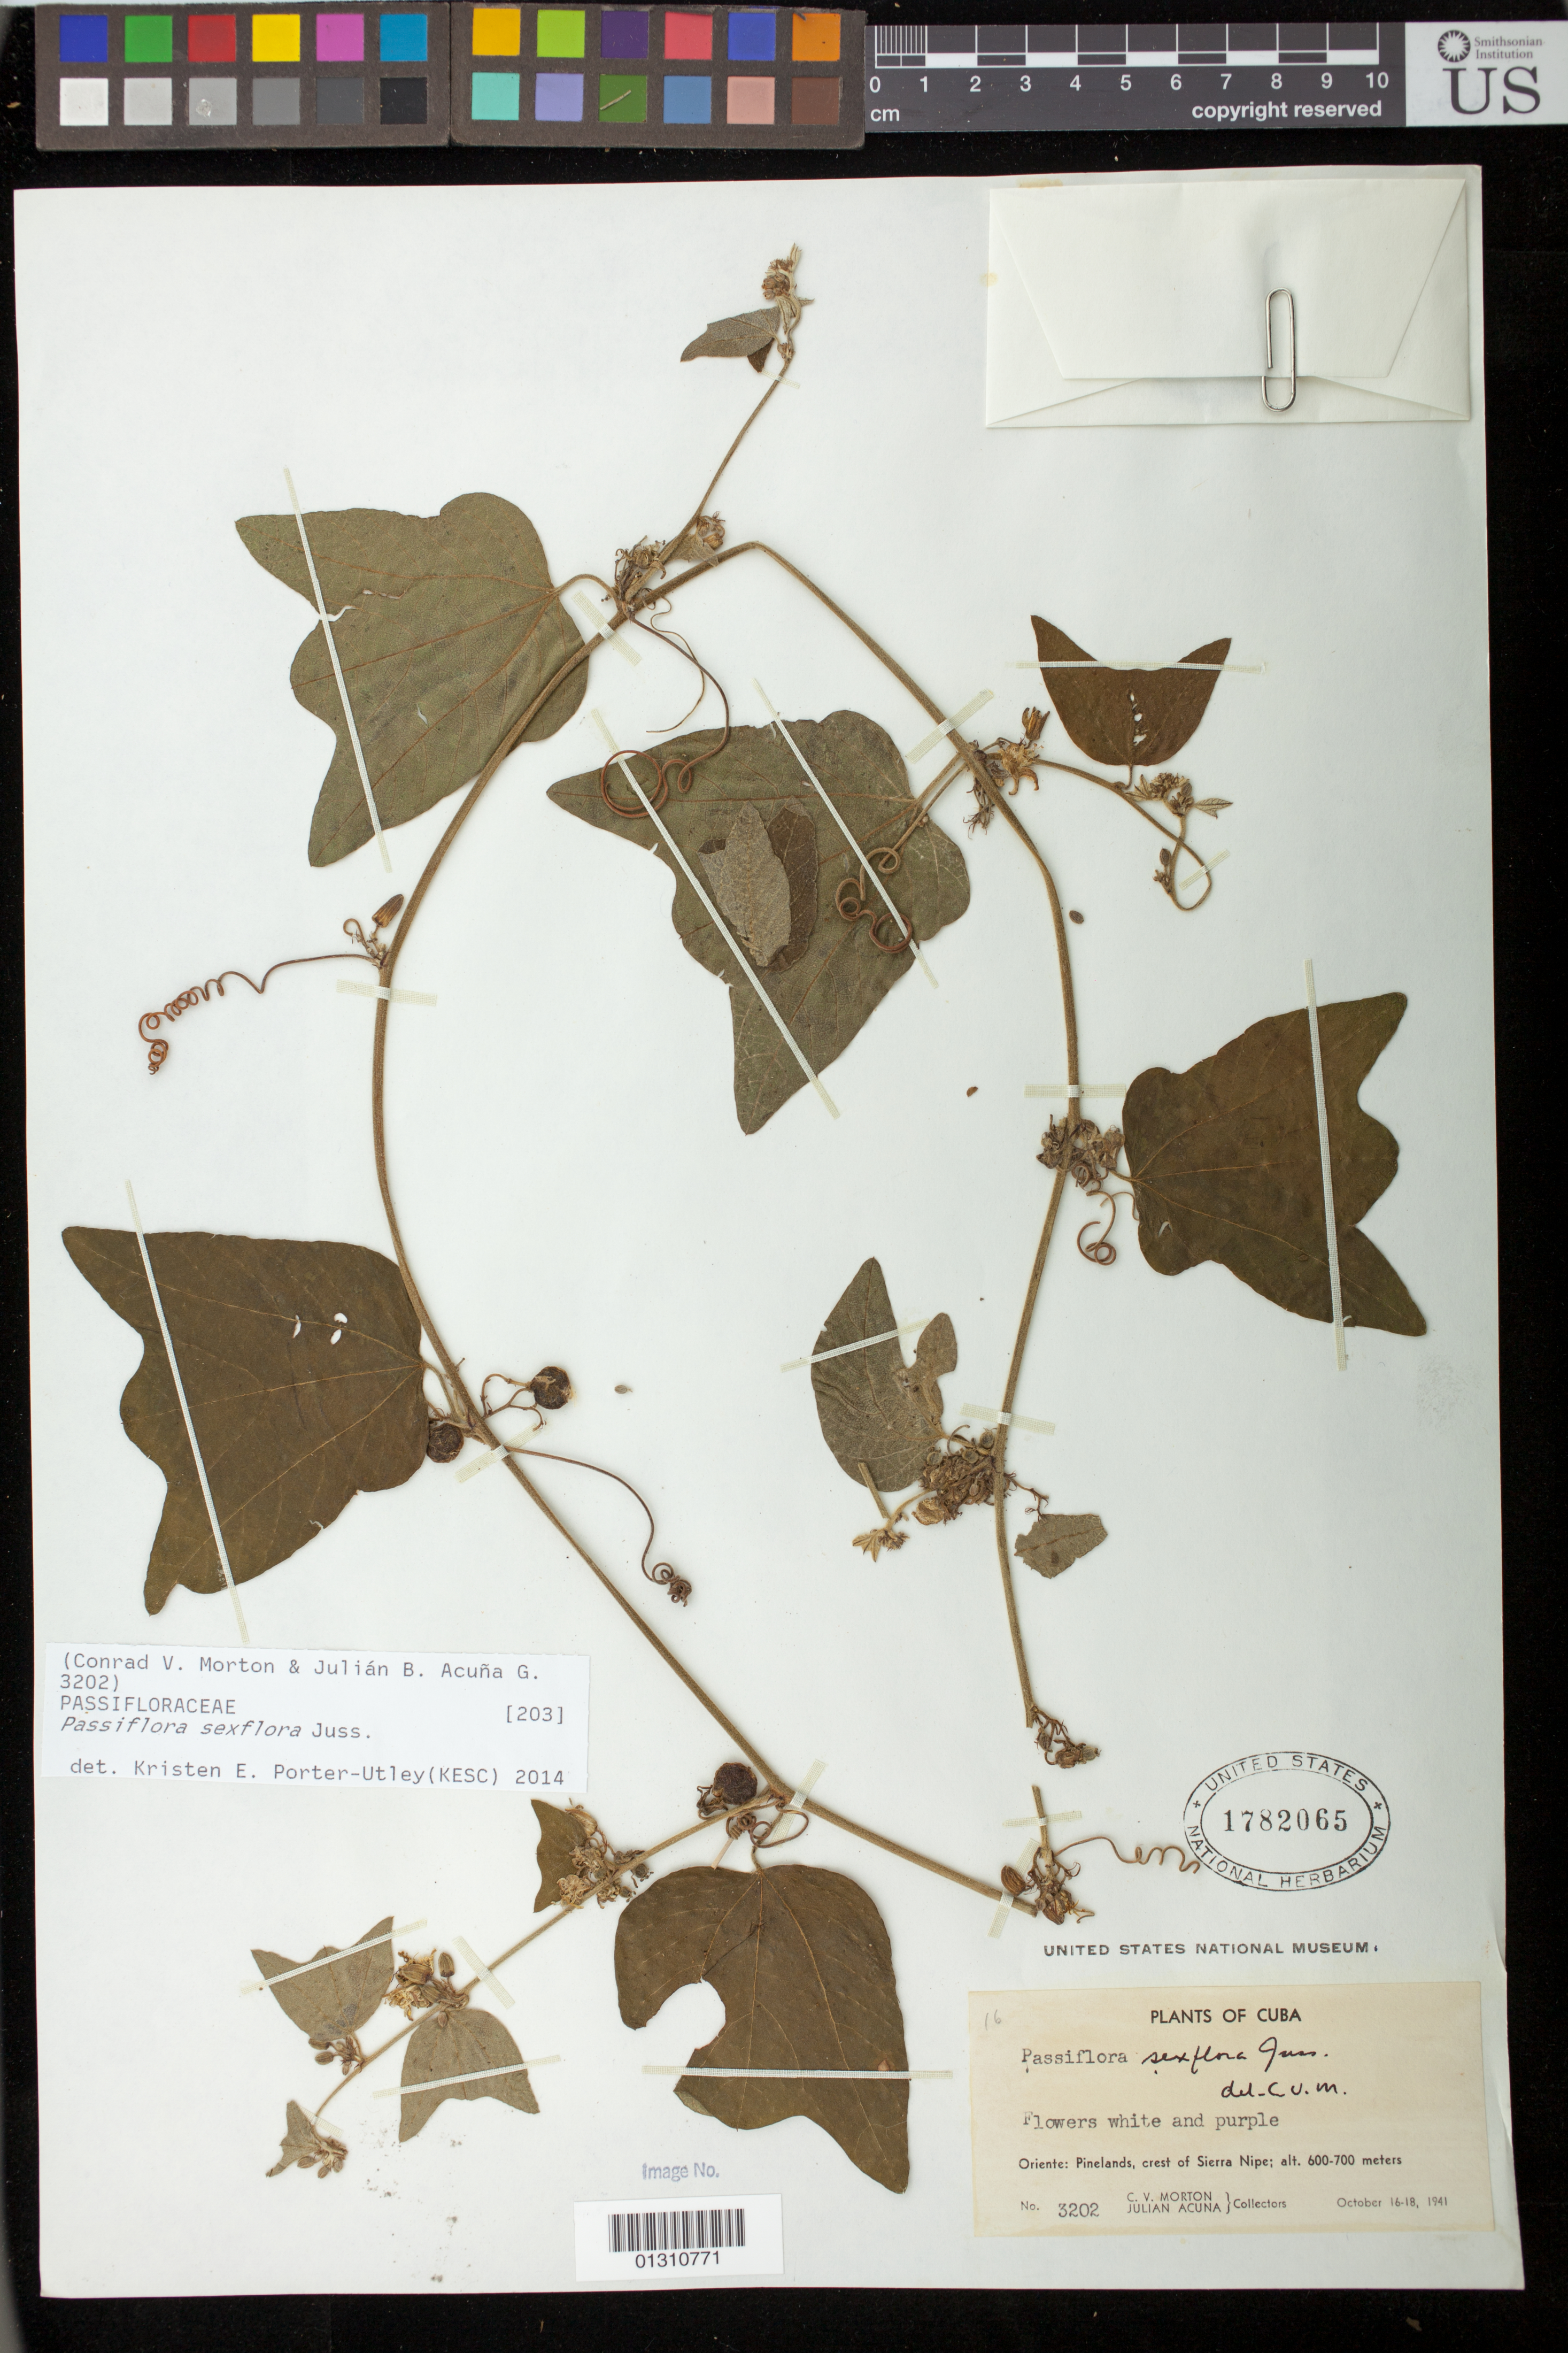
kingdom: Plantae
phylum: Tracheophyta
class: Magnoliopsida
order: Malpighiales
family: Passifloraceae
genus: Passiflora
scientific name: Passiflora sexflora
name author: Juss.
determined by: Porter-Utley, Kristen E.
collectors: C. V. Morton & J. Acuña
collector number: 3202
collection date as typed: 16 Oct 1941 to 18 Oct 1941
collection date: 1941-10-16/1941-10-18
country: Cuba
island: Cuba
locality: crest of Sierra Nipe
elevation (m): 600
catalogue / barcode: US 1782065